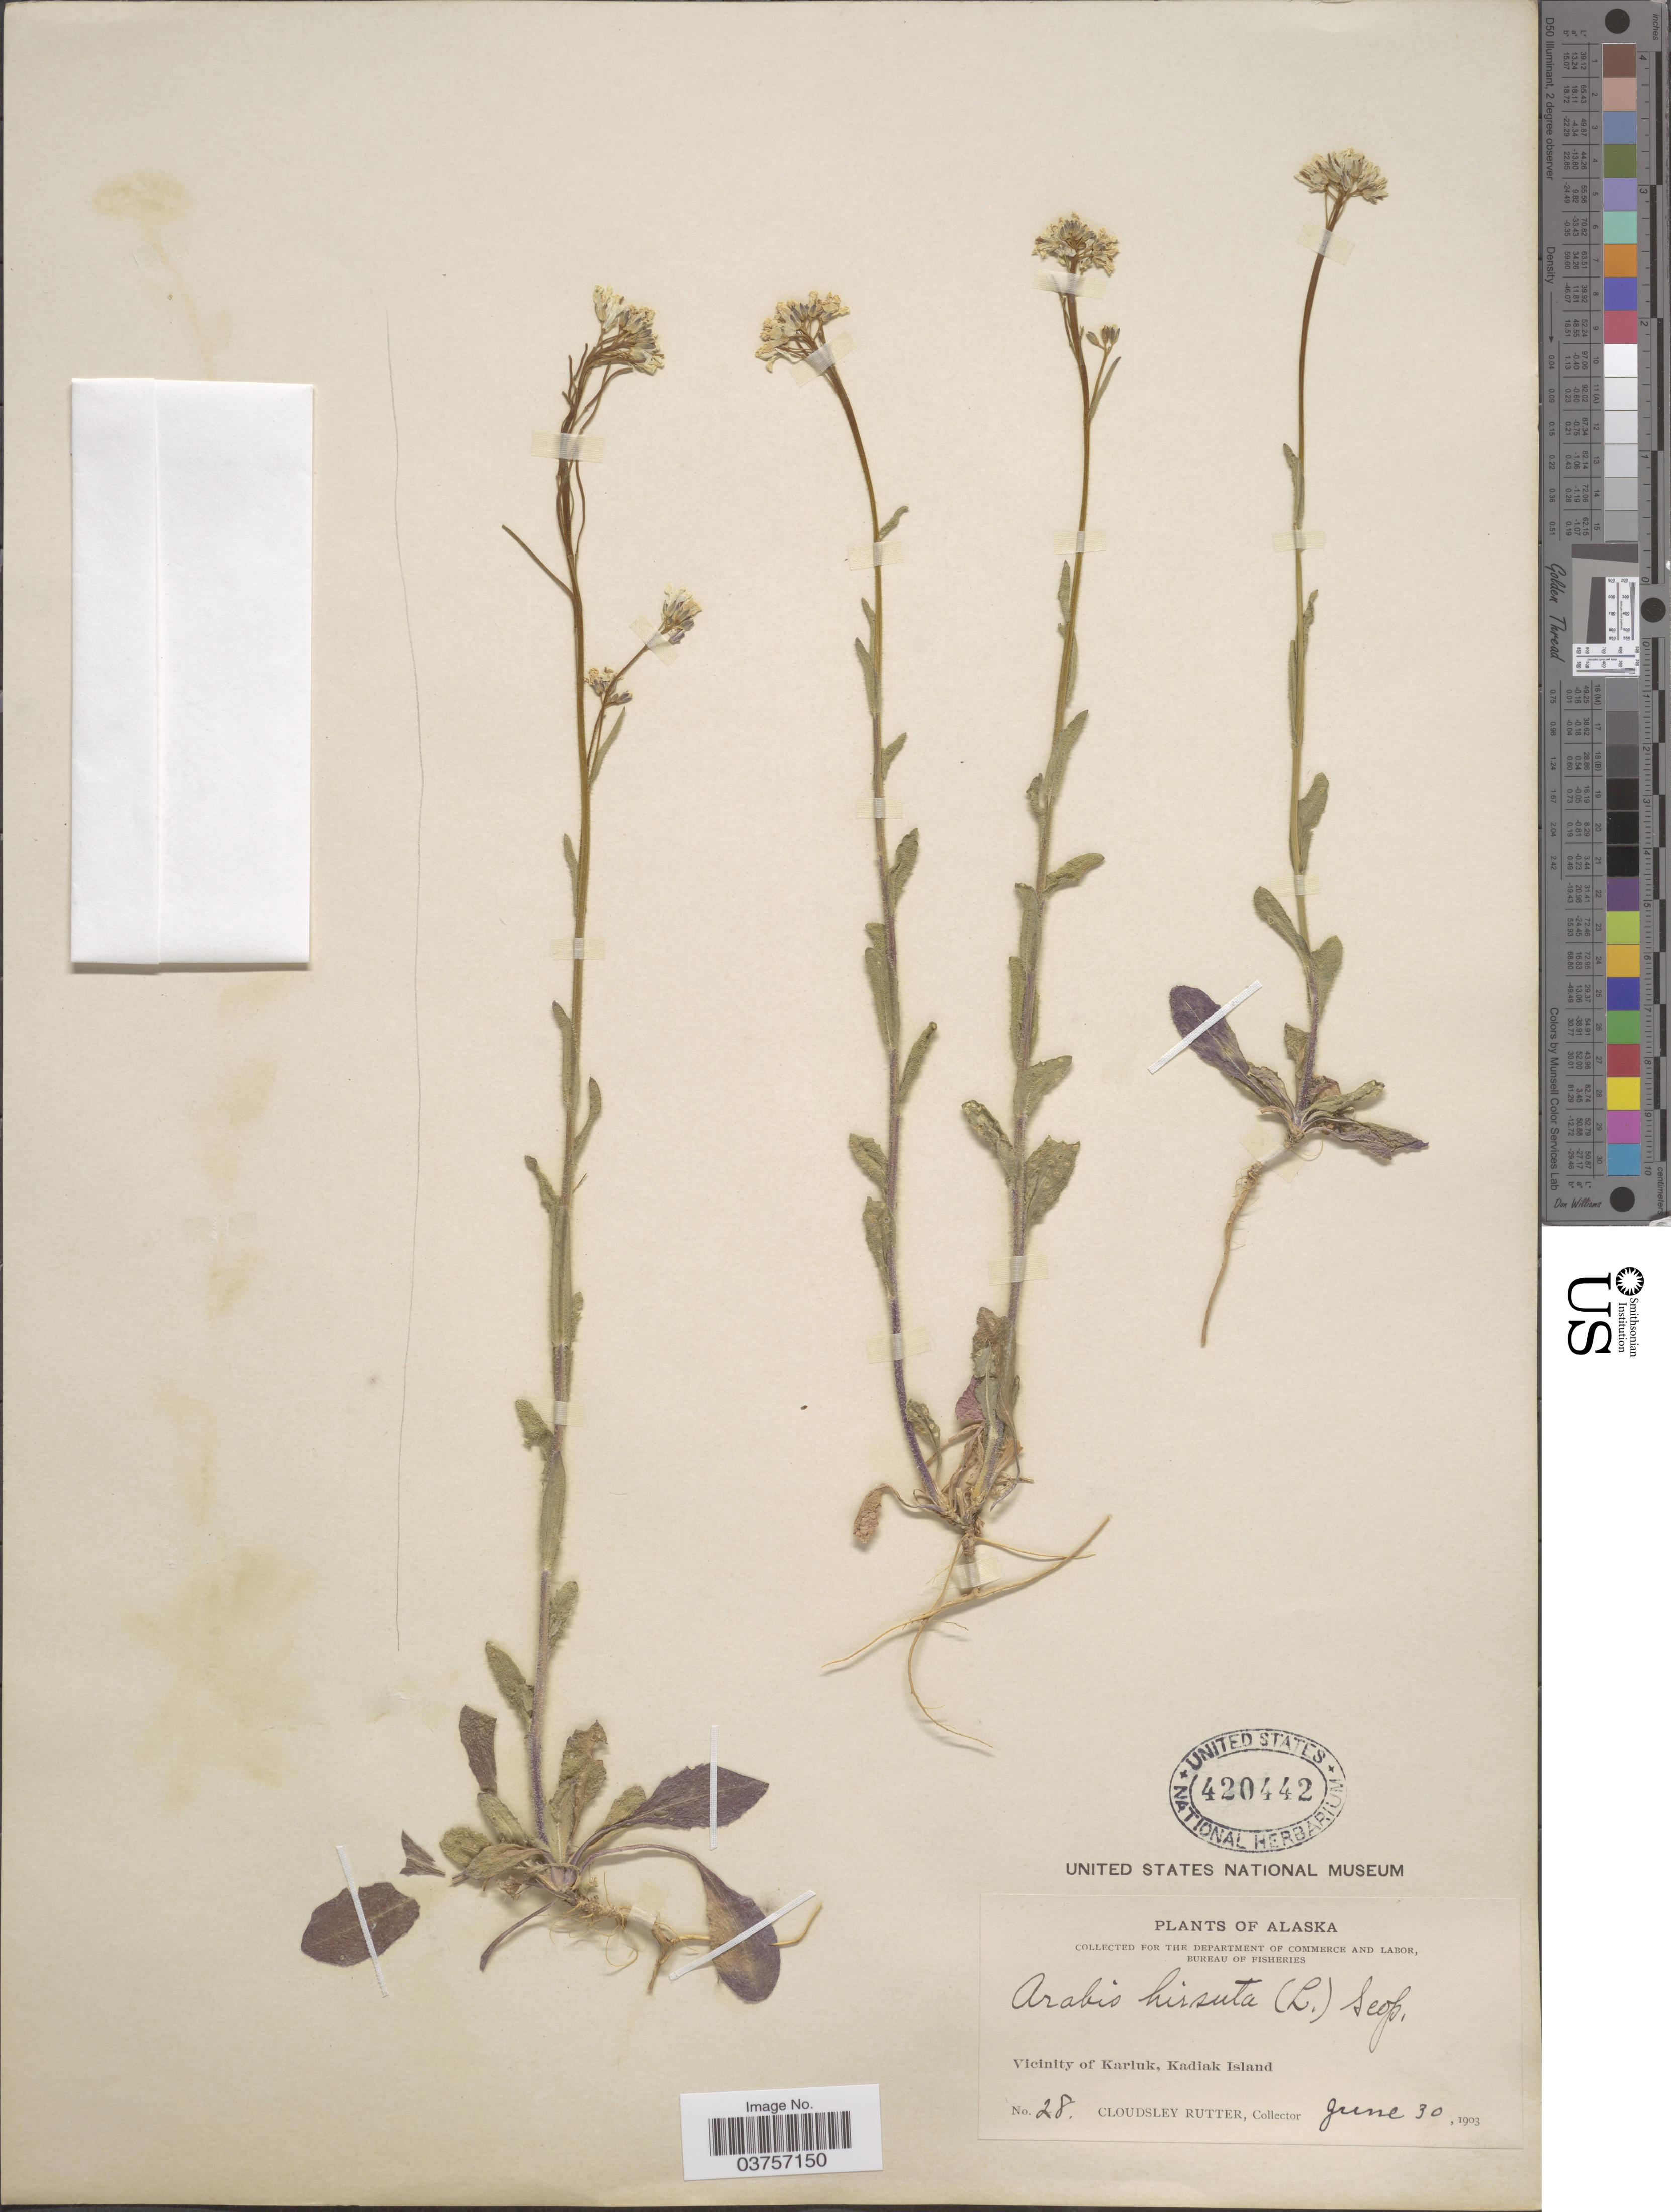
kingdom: Plantae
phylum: Tracheophyta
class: Magnoliopsida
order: Brassicales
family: Brassicaceae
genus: Arabis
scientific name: Arabis hirsuta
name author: (L.) Scop.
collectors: C. Rutter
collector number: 28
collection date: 1903-06-30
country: United States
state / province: Alaska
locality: Vicinity of Karluk, Kadiak Island.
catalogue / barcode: US 420442